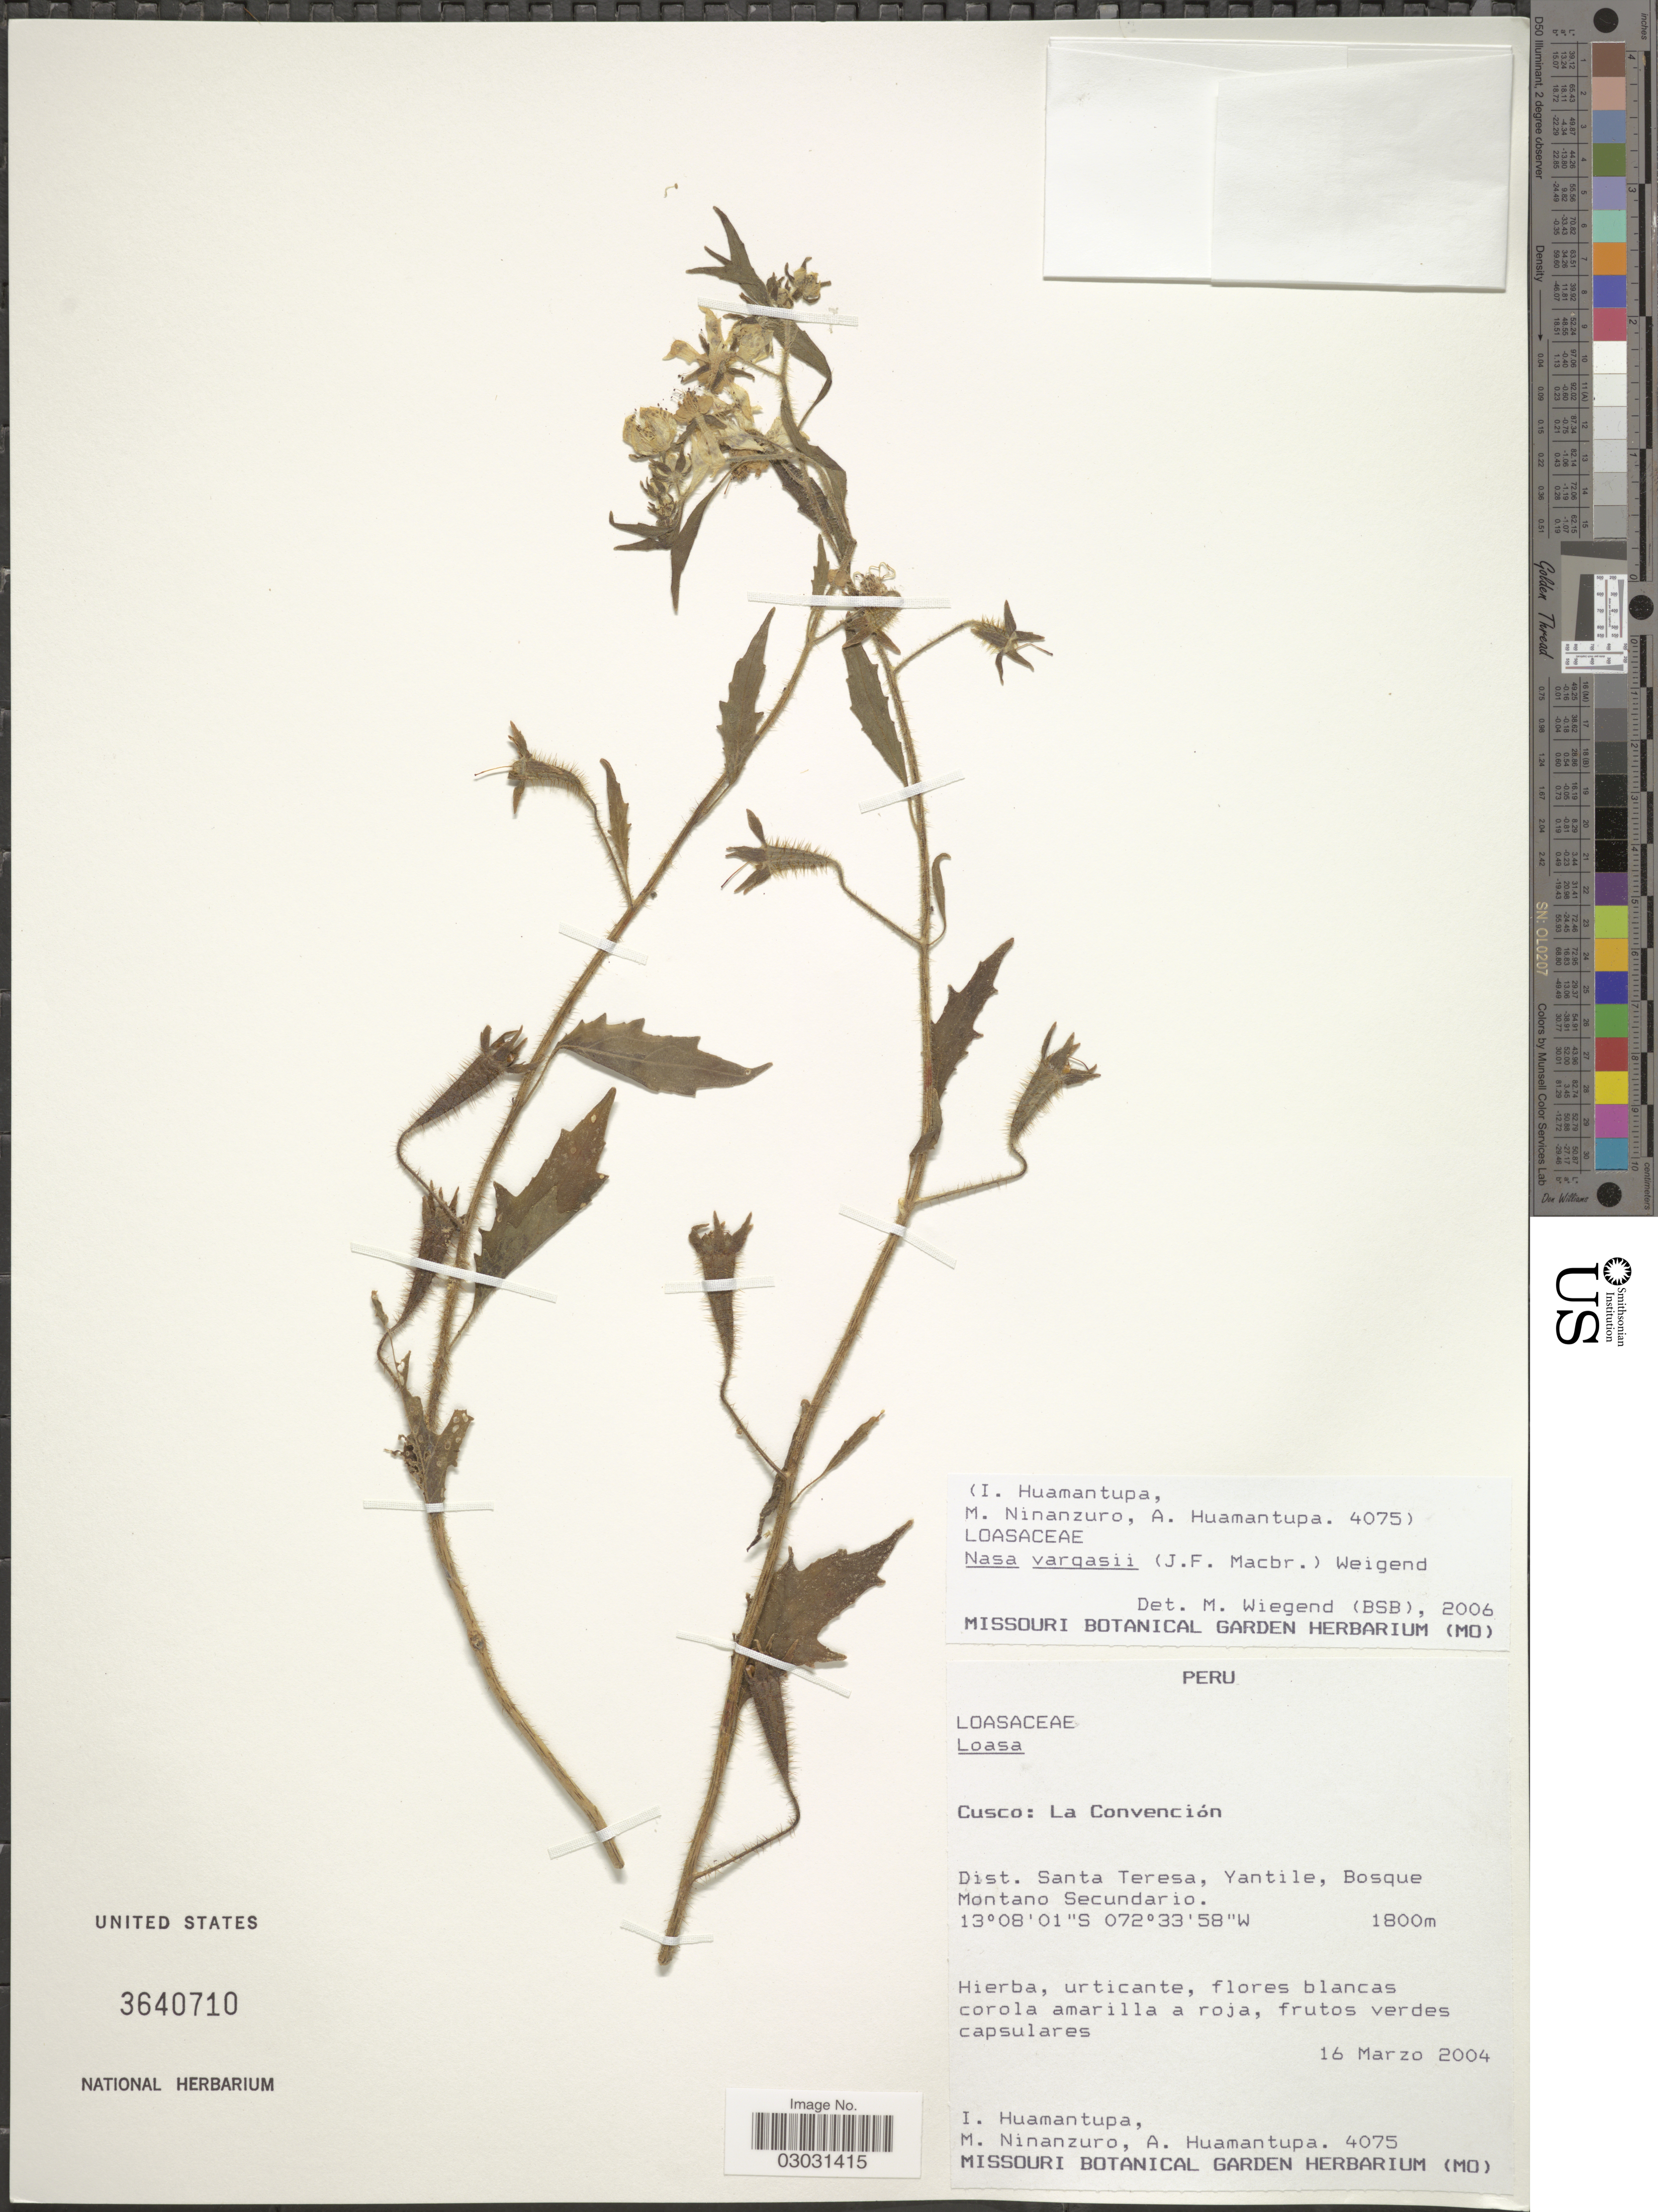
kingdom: Plantae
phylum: Tracheophyta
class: Magnoliopsida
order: Cornales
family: Loasaceae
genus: Nasa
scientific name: Nasa vargasii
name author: (J.F. Macbr.) Weigend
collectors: I. Huamantupa, M. Ninanzuro & A. Huamantupa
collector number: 4075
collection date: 2004-03-16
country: Peru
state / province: Cusco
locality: La Convención. Dist. Santa Teresa, Yantile.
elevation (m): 1800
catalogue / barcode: US 3640710